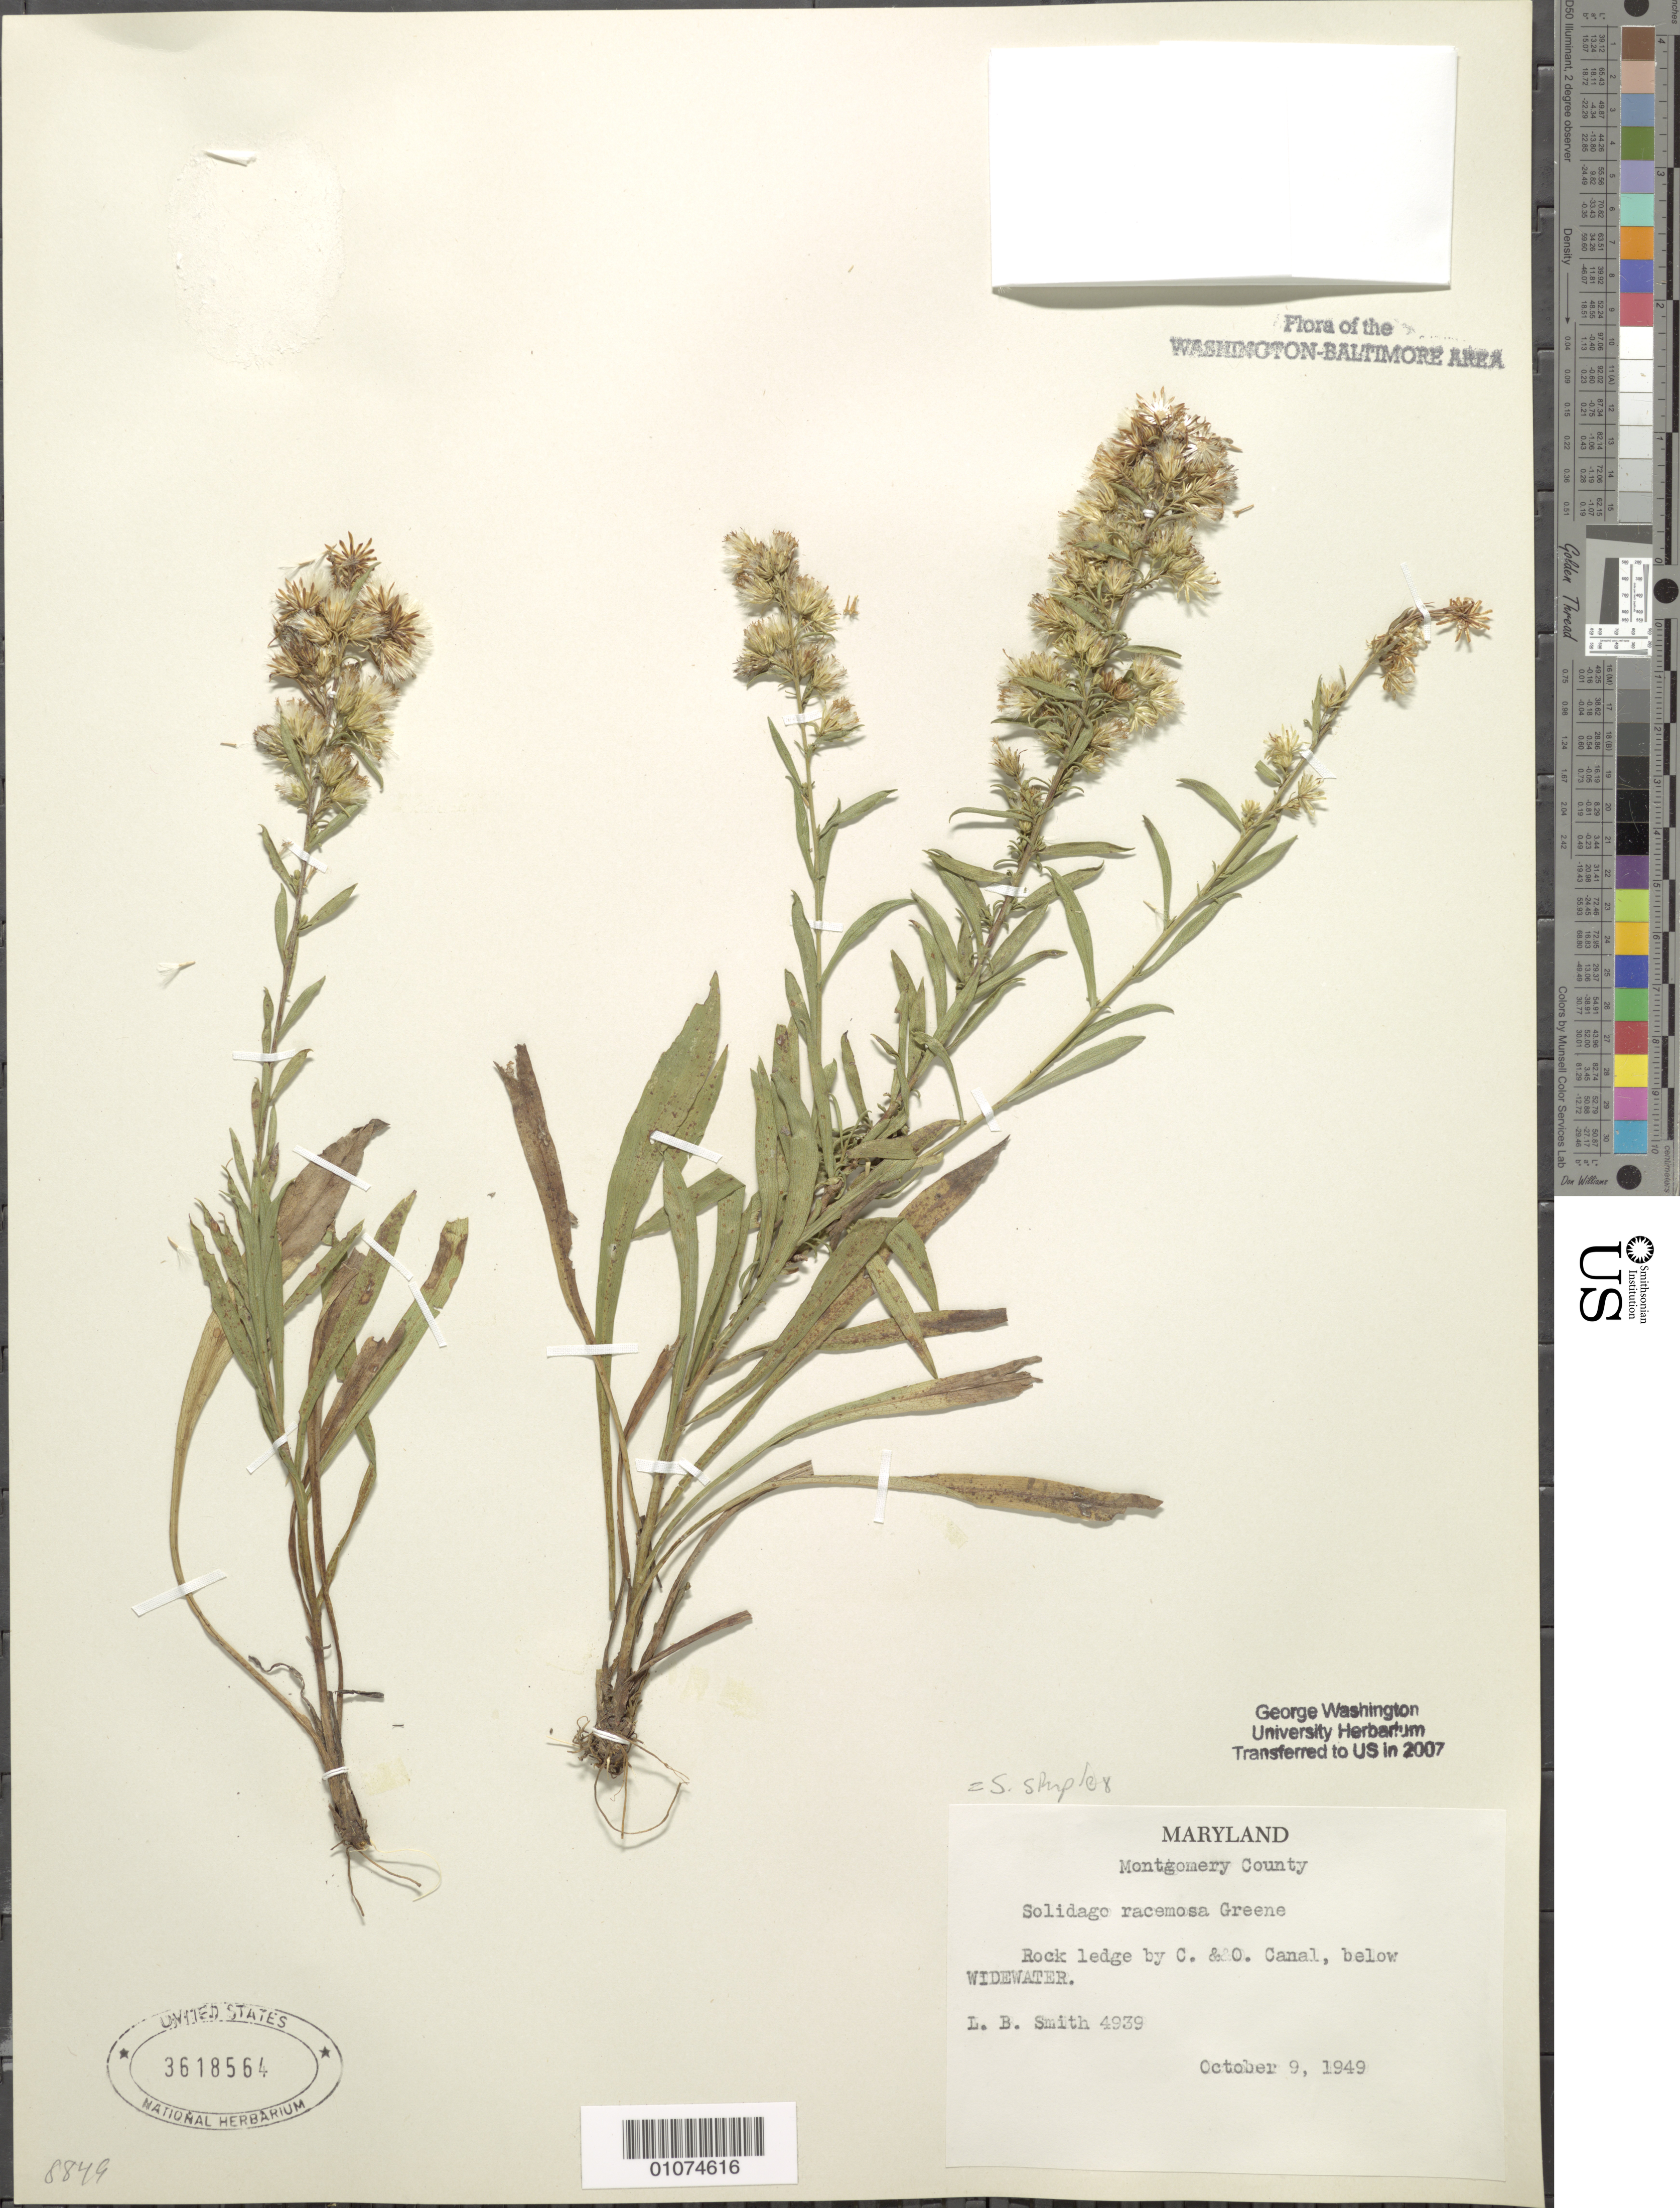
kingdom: Plantae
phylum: Tracheophyta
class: Magnoliopsida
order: Asterales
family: Asteraceae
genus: Solidago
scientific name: Solidago racemosa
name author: Greene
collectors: L. Smith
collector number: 4939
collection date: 1949-10-09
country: United States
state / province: Maryland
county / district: Montgomery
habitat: Rock ledge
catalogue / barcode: US 3618564